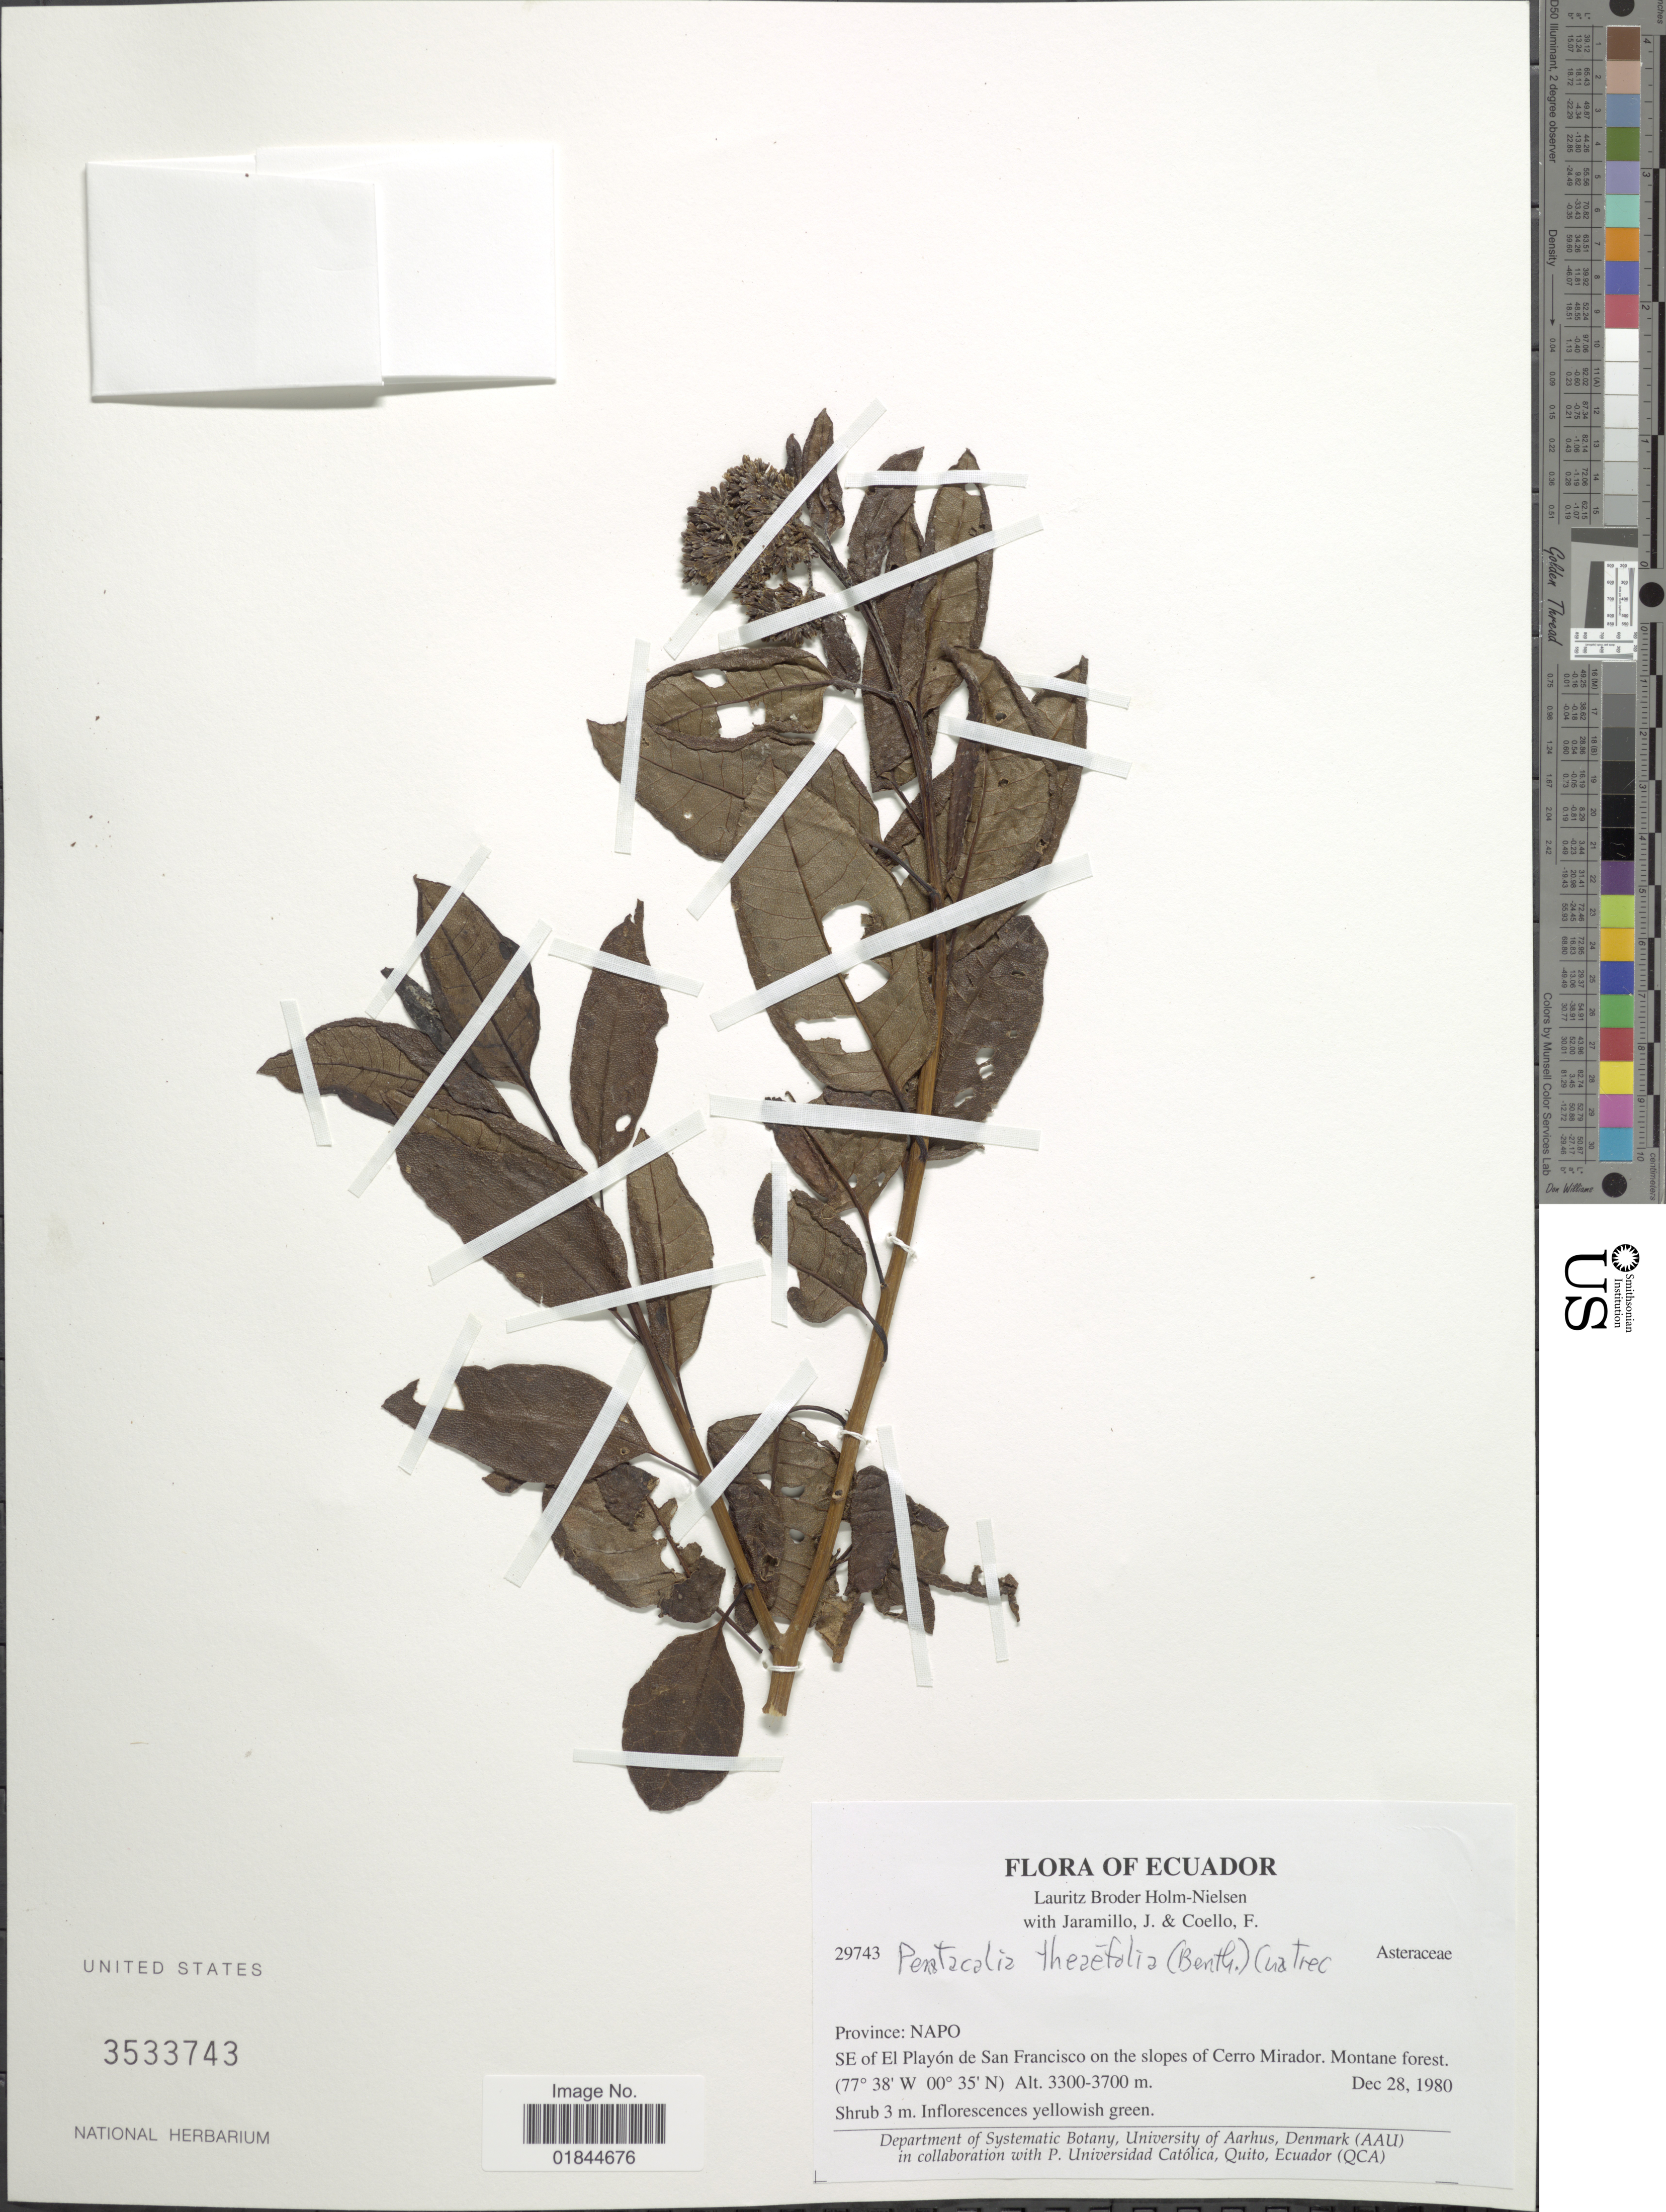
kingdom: Plantae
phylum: Tracheophyta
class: Magnoliopsida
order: Asterales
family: Asteraceae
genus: Pentacalia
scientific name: Pentacalia theifolia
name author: (Benth.) Cuatrec.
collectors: L. B. Holm-Nielsen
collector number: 29743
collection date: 1980-12-28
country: Ecuador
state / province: Napo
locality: SE of El Playon de San Francisco on the slopes of Cerro Mirador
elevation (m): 3300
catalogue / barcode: US 3533743